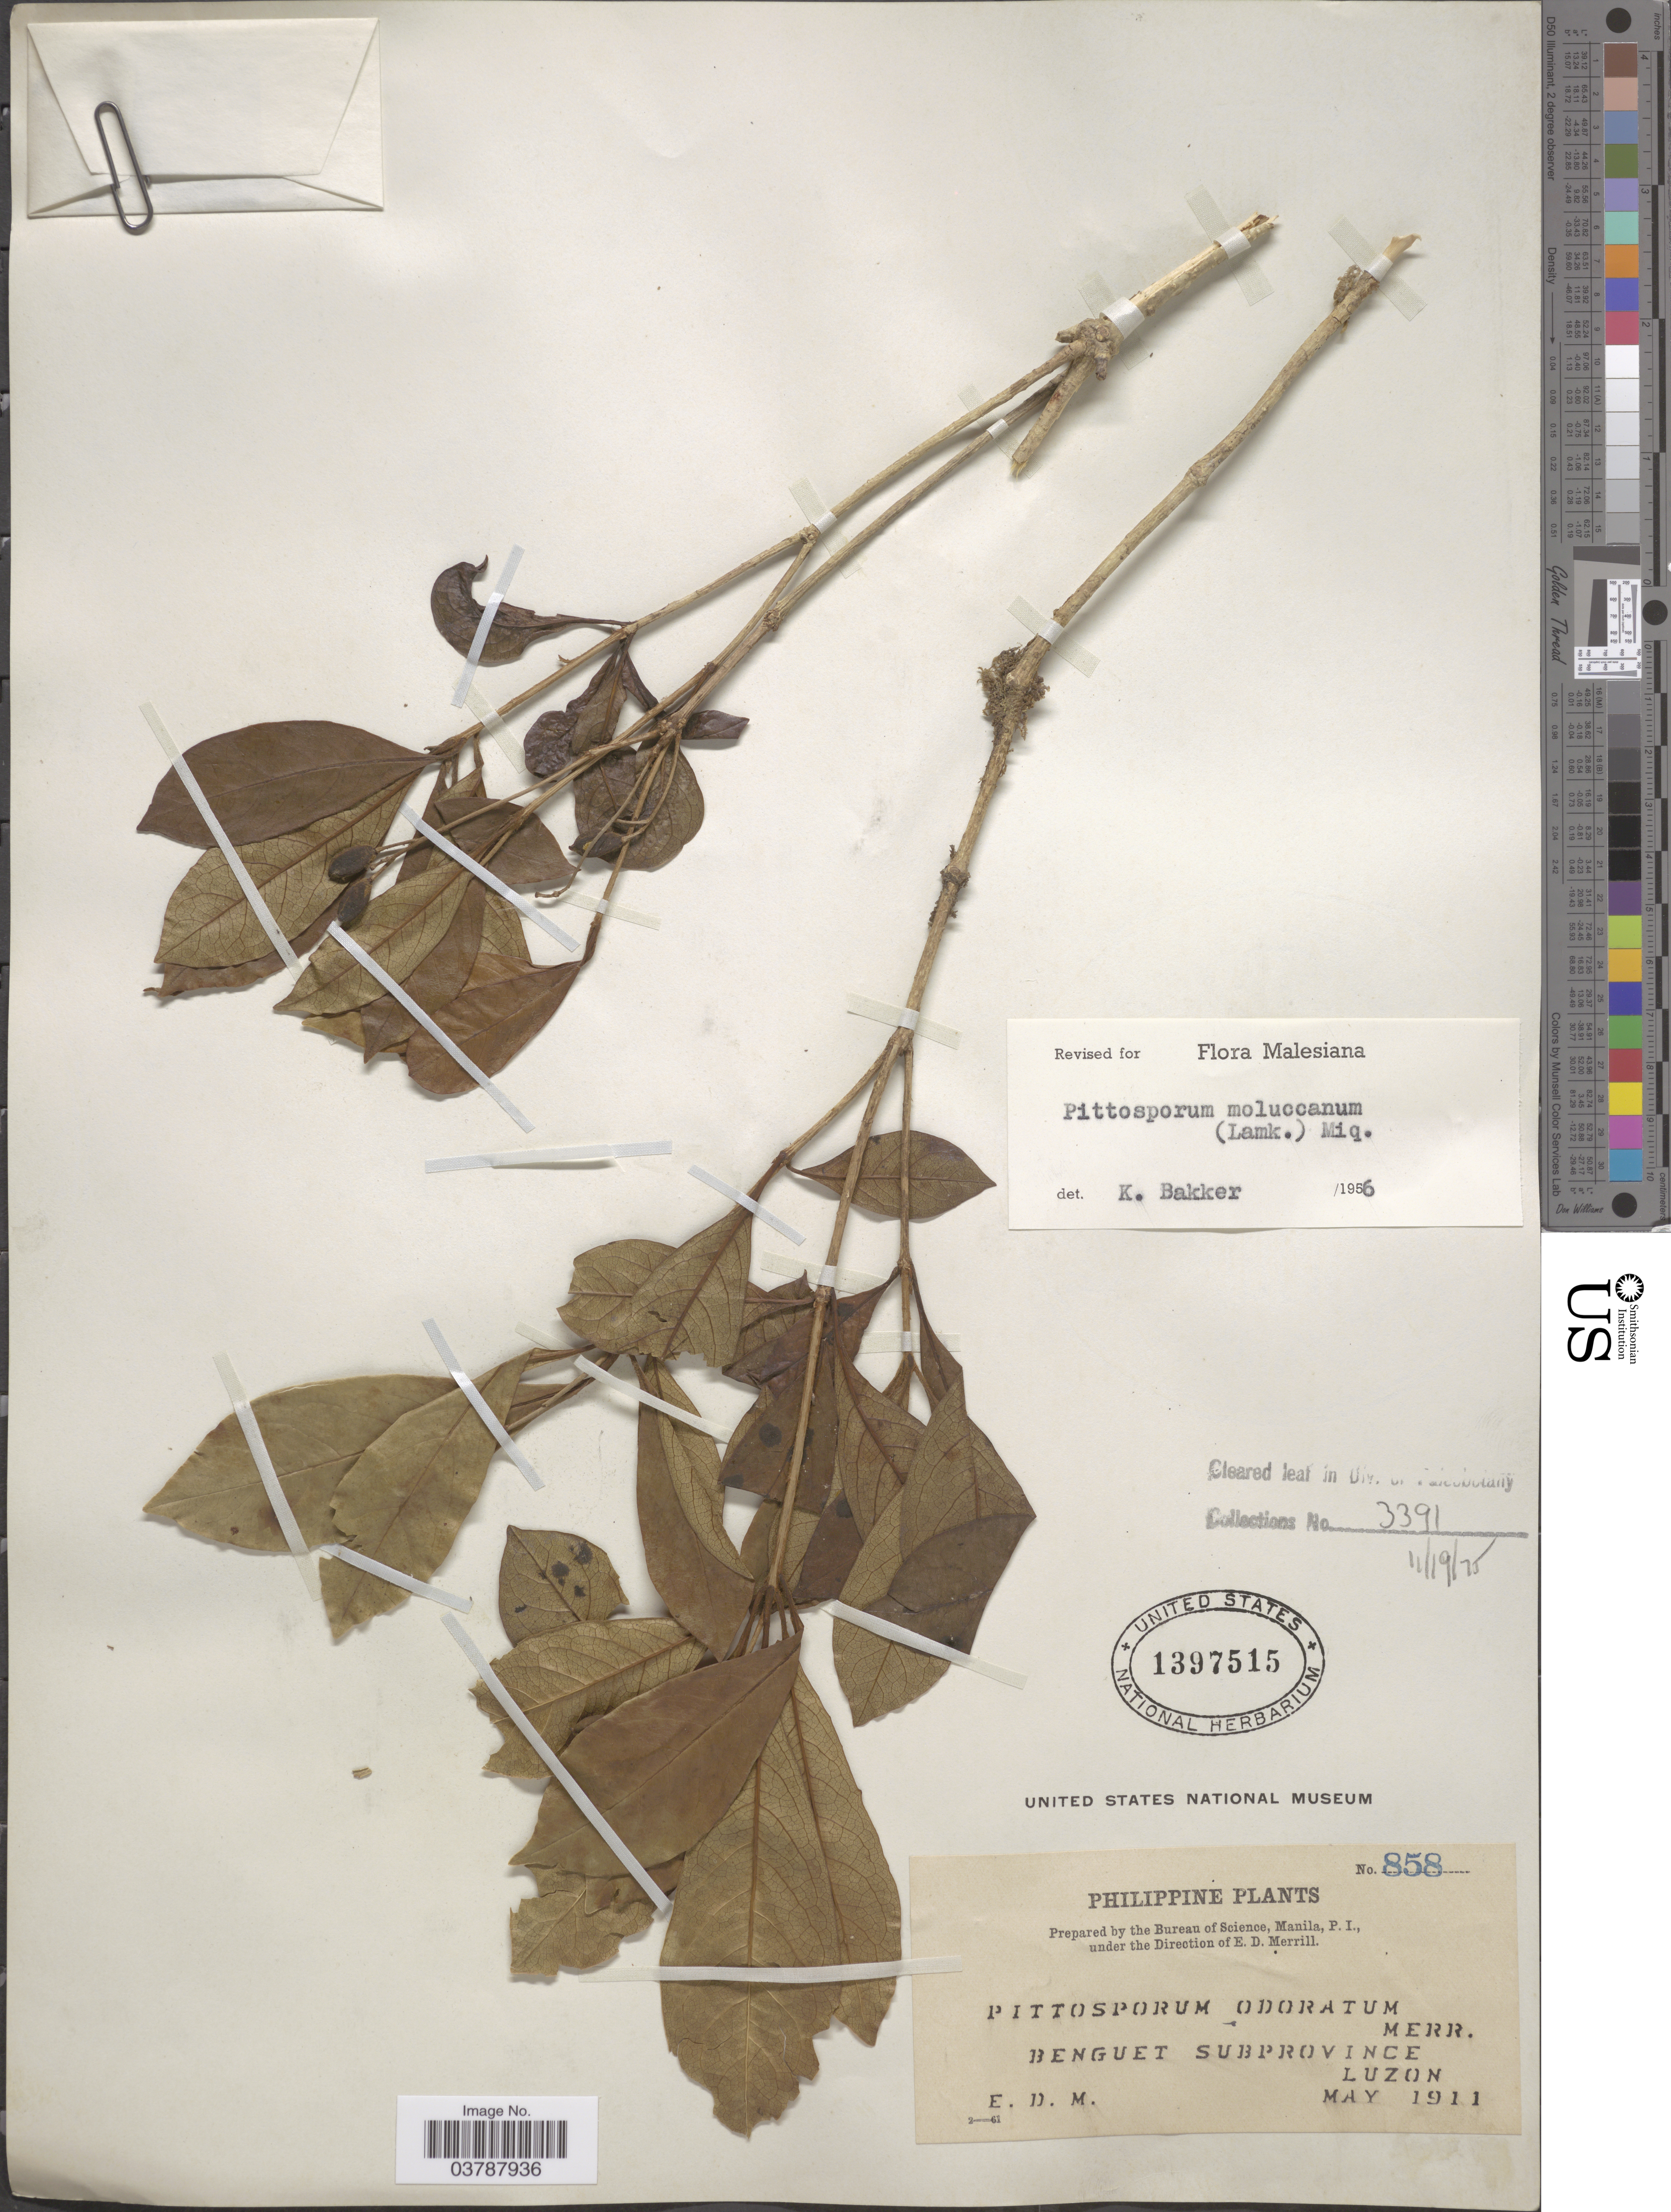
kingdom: Plantae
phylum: Tracheophyta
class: Magnoliopsida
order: Apiales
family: Pittosporaceae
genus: Pittosporum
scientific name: Pittosporum moluccanum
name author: (Lam.) Miq.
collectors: E. D. Merrill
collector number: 858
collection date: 1911-05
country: Philippines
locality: Benguet Subprovince, Luzon.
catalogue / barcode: US 1397515